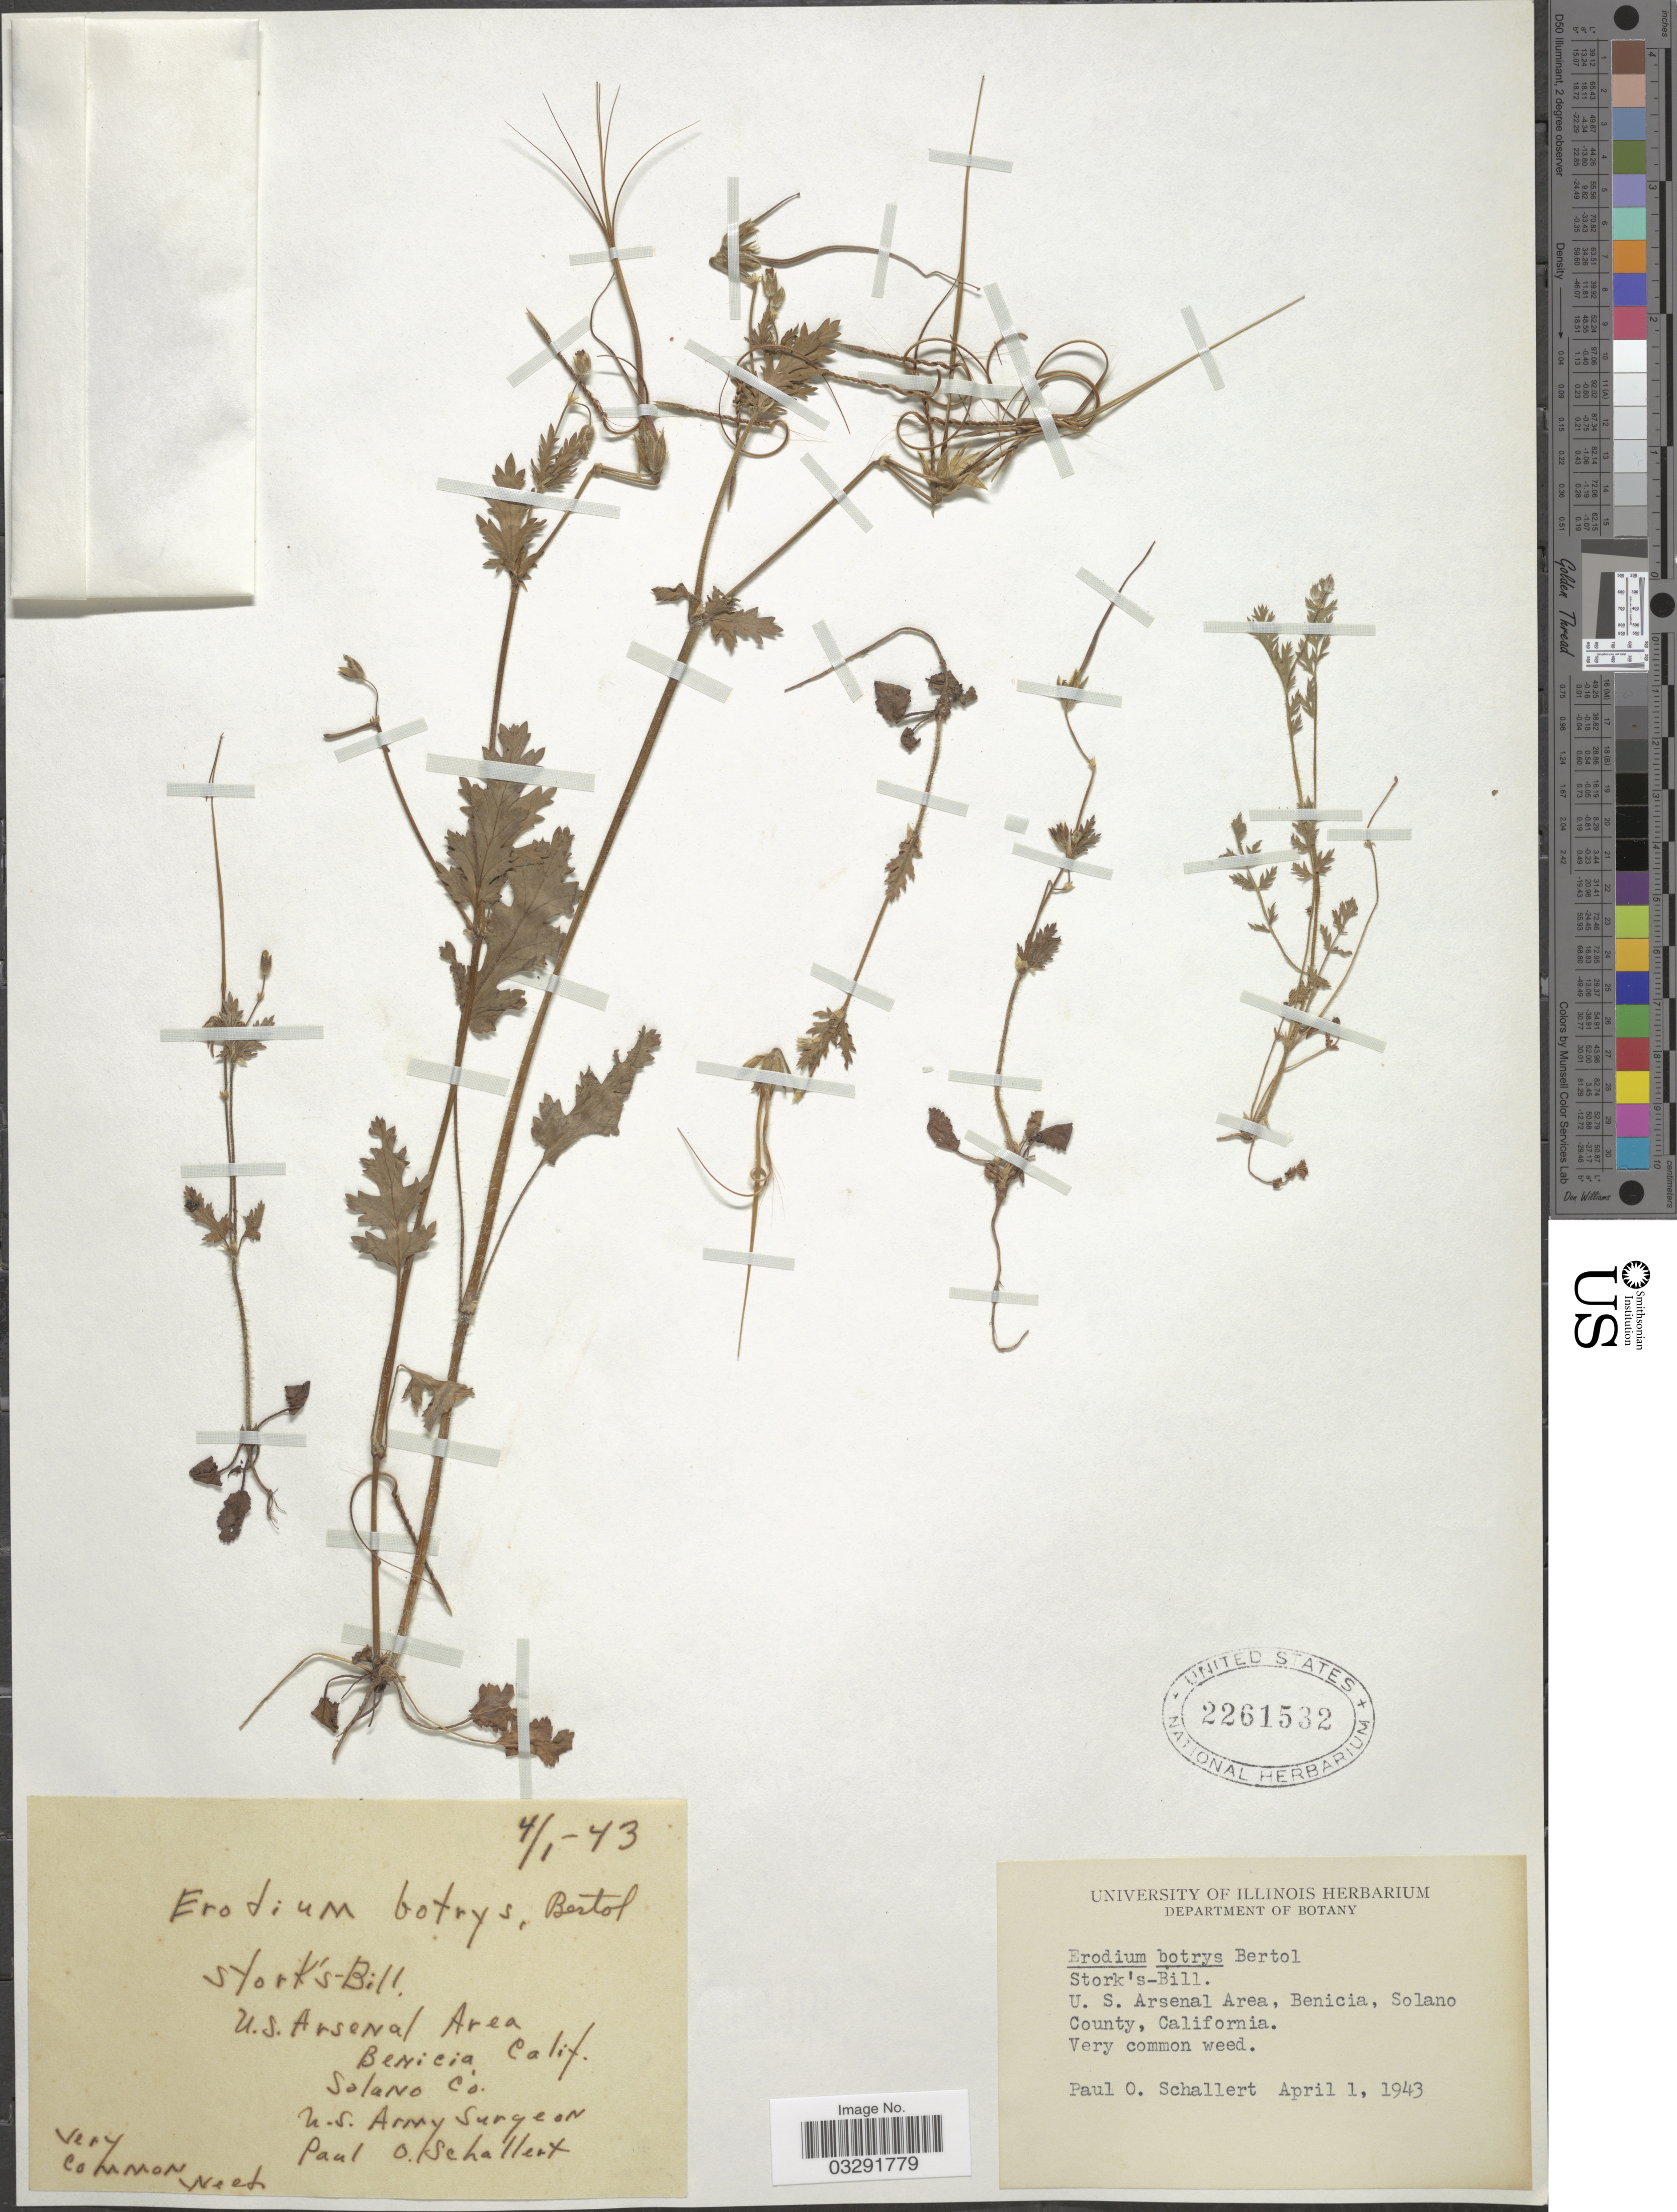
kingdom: Plantae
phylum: Tracheophyta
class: Magnoliopsida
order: Geraniales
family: Geraniaceae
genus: Erodium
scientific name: Erodium botrys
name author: (Cav.) Bertol.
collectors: P. Schallert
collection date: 1943-04-01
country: United States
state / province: California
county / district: Solano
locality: U. S. Arsenal Area, Benicia, Solano County.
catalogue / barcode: US 2261532